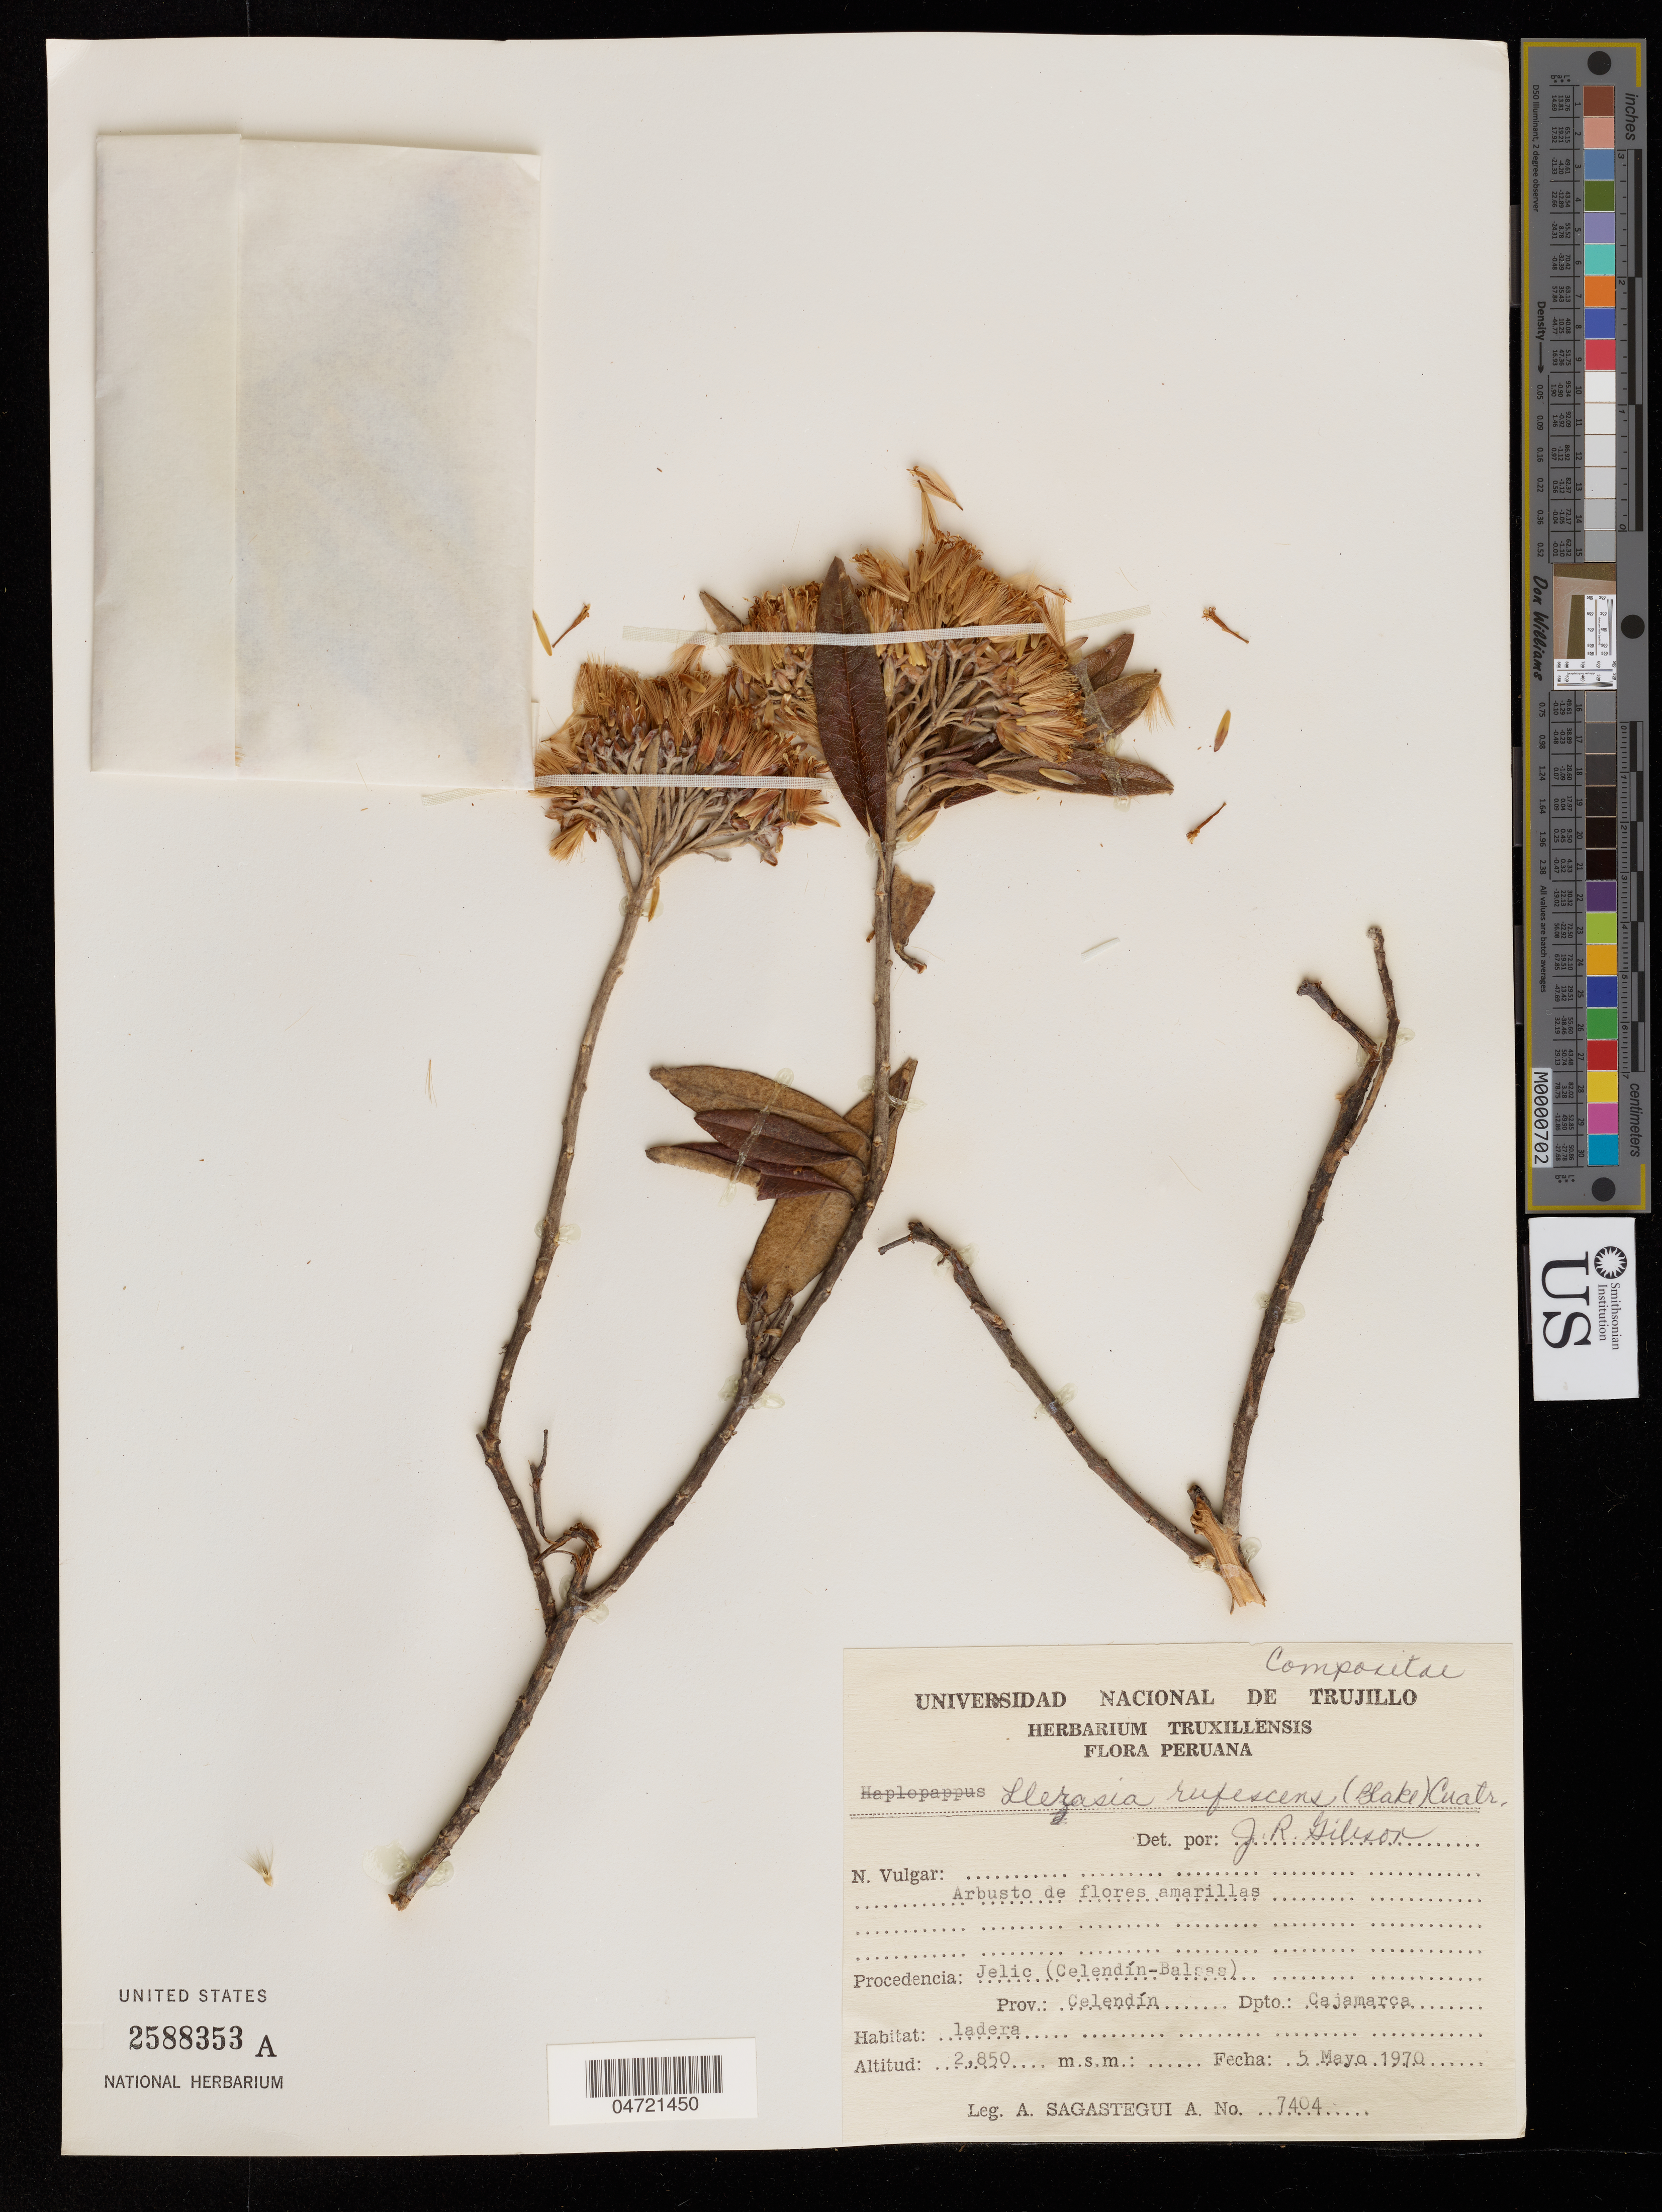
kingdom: Plantae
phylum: Tracheophyta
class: Magnoliopsida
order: Asterales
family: Asteraceae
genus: Llerasia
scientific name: Llerasia rufescens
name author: (S.F. Blake) Cuatrec.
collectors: A. Sagástegui A.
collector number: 7404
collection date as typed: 5 May 1970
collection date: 1970-05-05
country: Peru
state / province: Cajamarca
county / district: Celendín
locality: Hda. El Limon (Celendin-Balsas).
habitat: Ladera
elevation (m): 2150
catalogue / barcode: US 2588353A